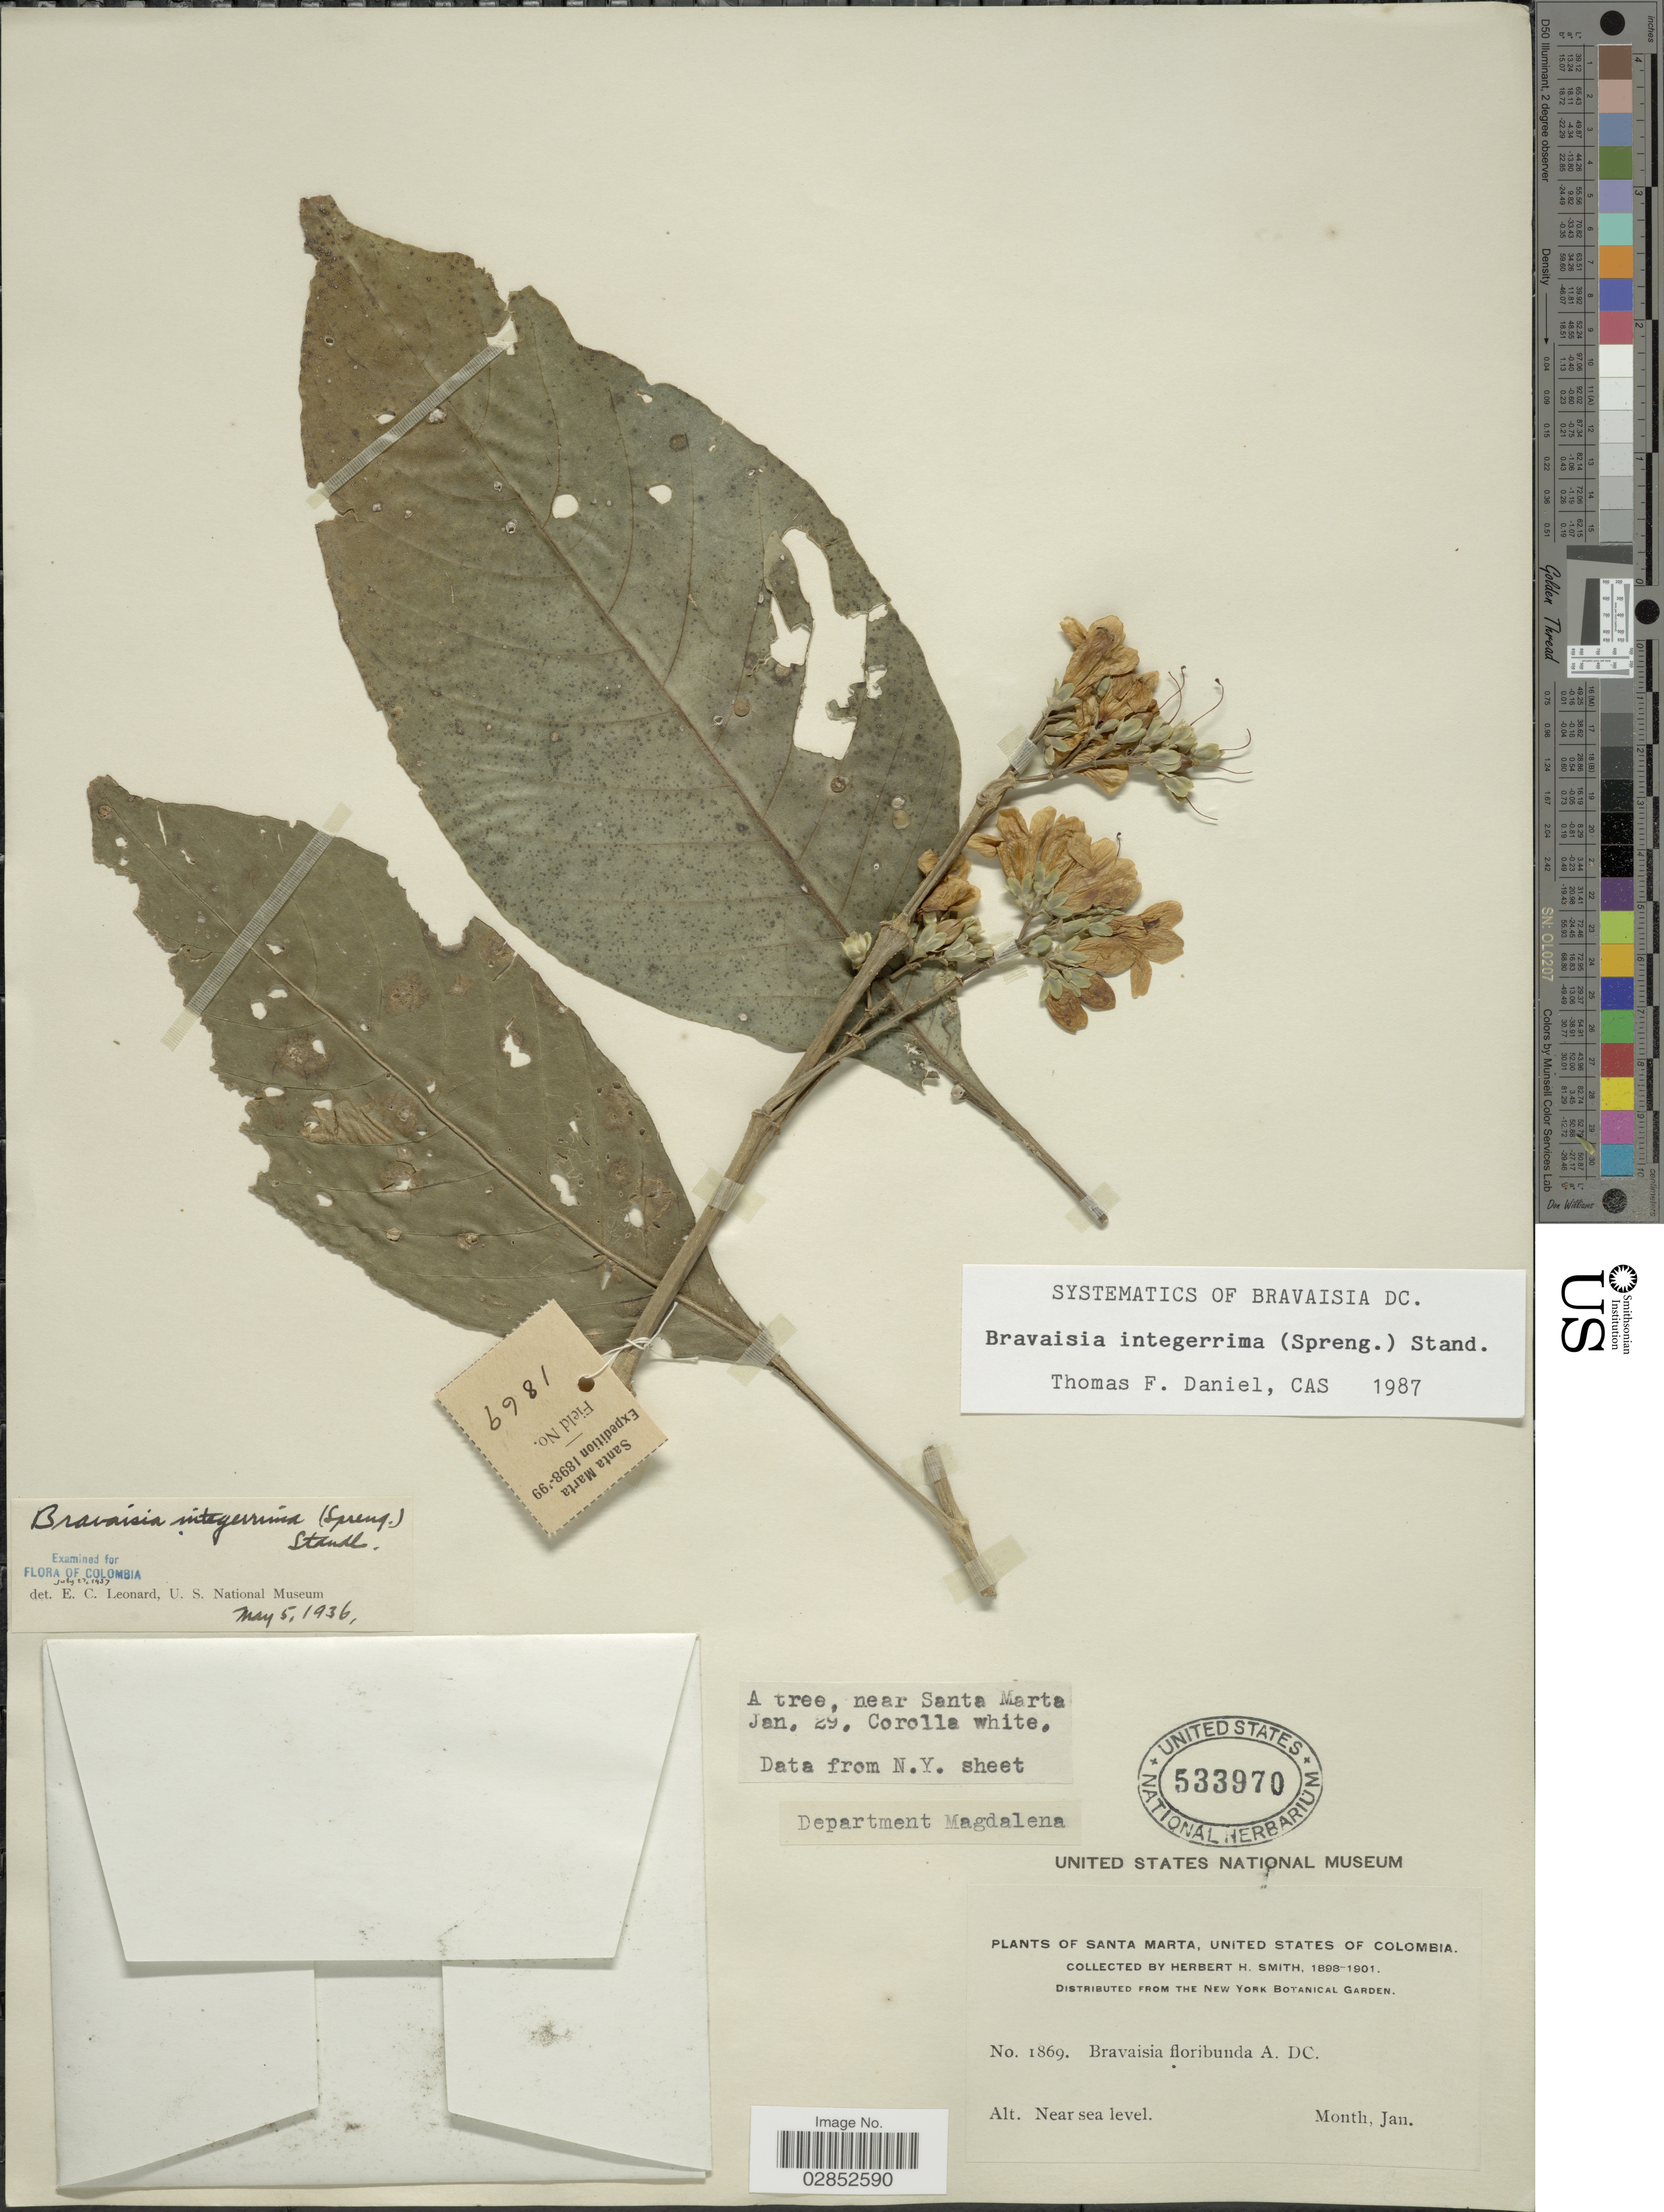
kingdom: Plantae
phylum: Tracheophyta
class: Magnoliopsida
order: Lamiales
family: Acanthaceae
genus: Bravaisia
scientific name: Bravaisia integerrima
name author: (Spreng.) Standl.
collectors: Herbert H. Smith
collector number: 1869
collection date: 1893-01-29/1901-01-29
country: Colombia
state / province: Magdalena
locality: Santa Marta, United States of Colombia.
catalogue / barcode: US 533970